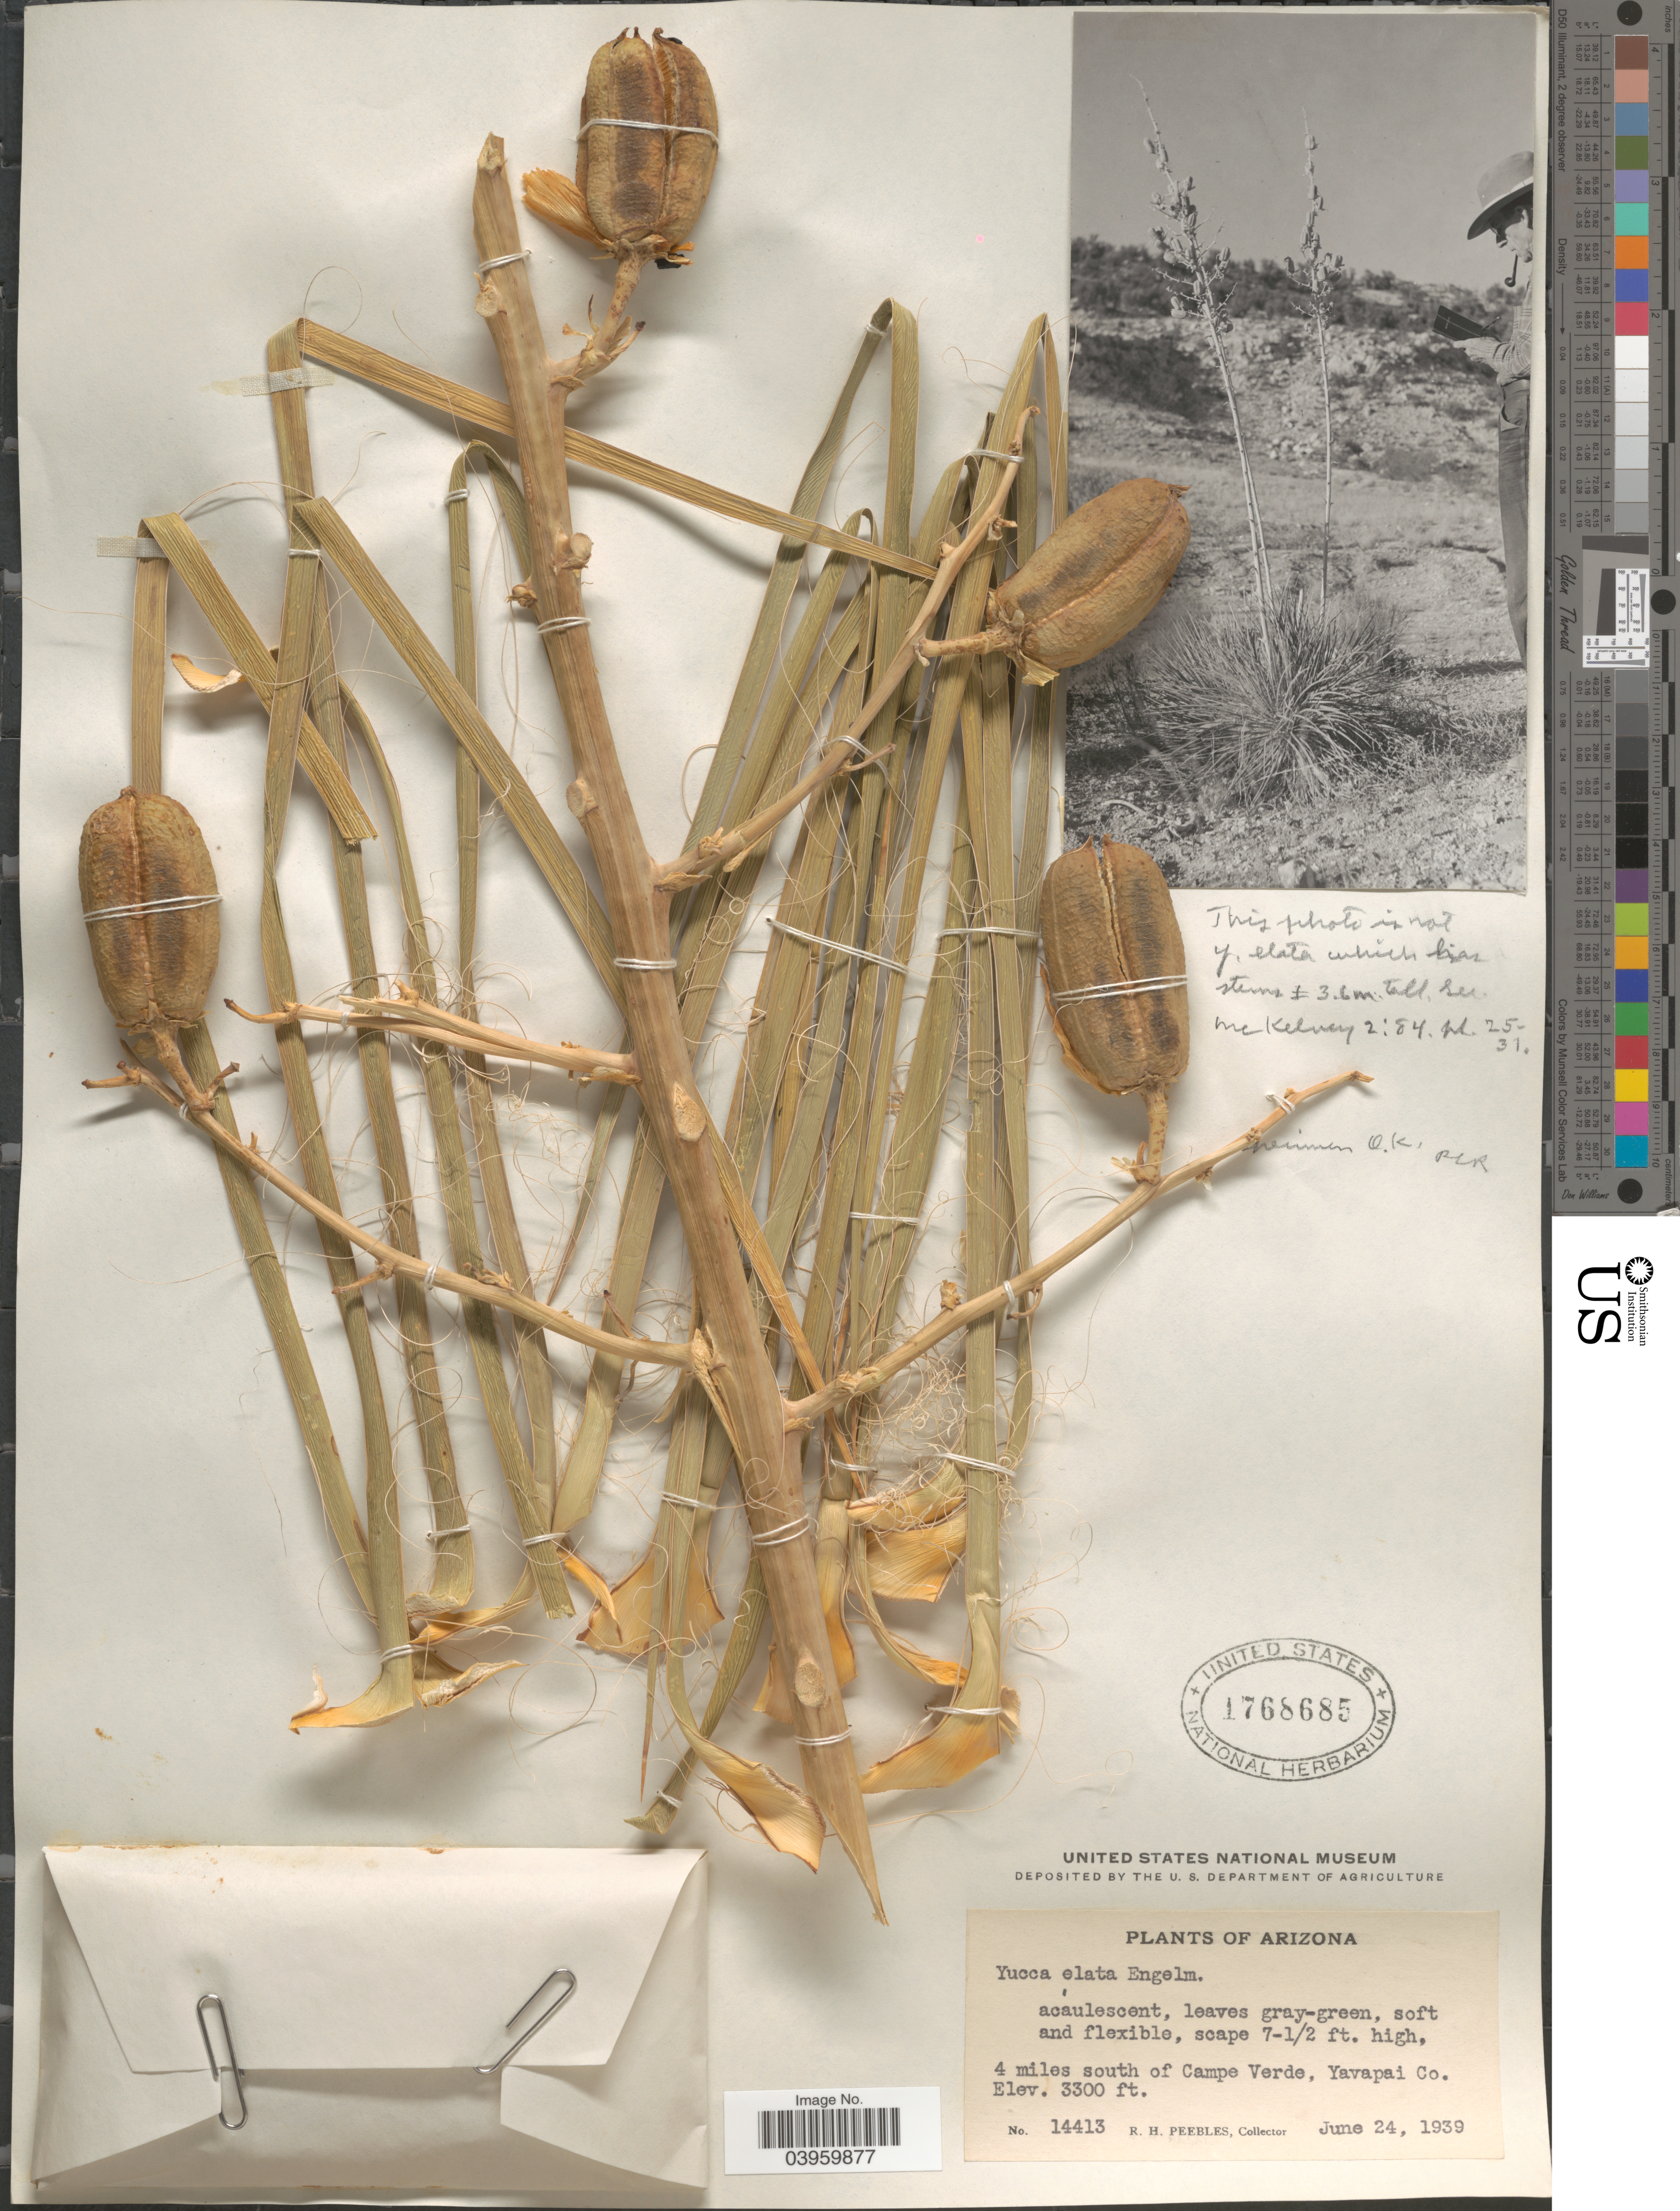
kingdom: Plantae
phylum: Tracheophyta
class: Liliopsida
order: Asparagales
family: Asparagaceae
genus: Yucca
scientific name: Yucca elata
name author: (Engelm.) Engelm.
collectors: R. H. Peebles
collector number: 14413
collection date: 1939-06-24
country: United States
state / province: Arizona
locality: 4 miles south of Campe Verde, Yavapai Co.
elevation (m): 1006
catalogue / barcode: US 1768685